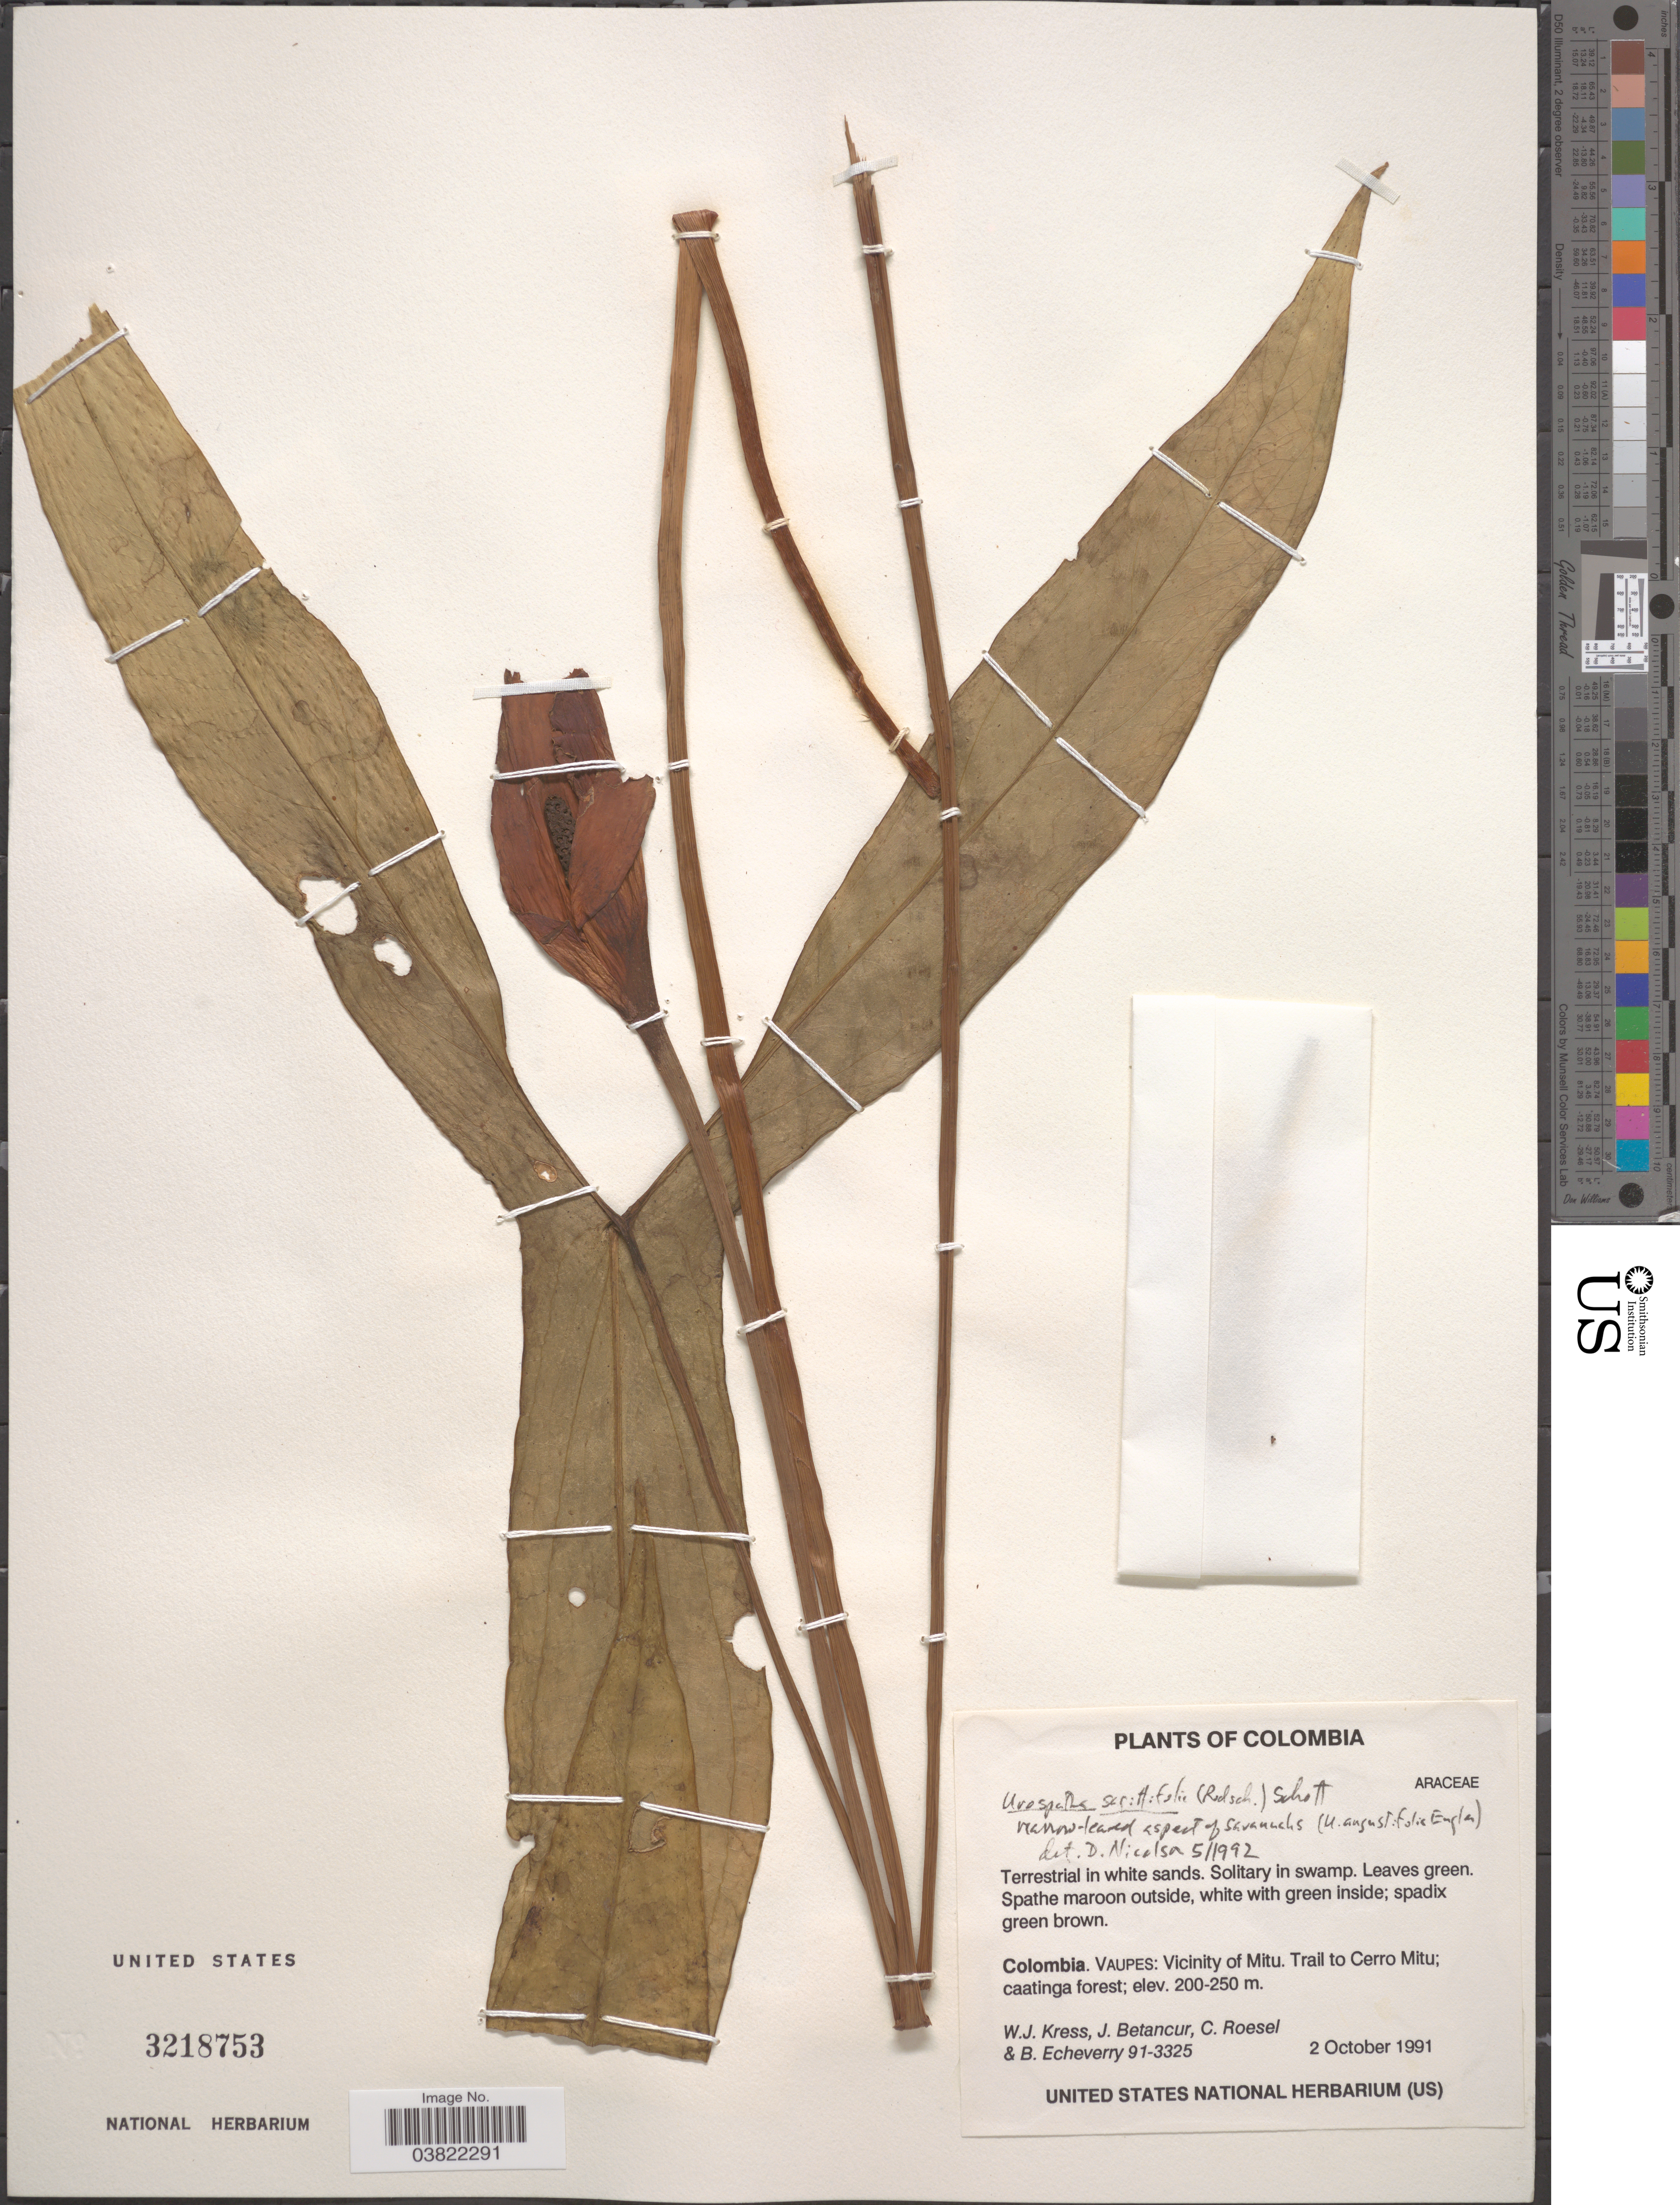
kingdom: Plantae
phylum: Tracheophyta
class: Liliopsida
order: Alismatales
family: Araceae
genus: Urospatha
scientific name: Urospatha sagittifolia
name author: (Rudge) Schott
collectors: W. J. Kress, J. Betancur, C. S. Roesel & B. Echeverry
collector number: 91-3325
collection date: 1991-10-02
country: Colombia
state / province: Vaupés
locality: Vicinity of Mitu. Trail to Cerro Mitu; caatinga forest.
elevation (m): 200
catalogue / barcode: US 3218753